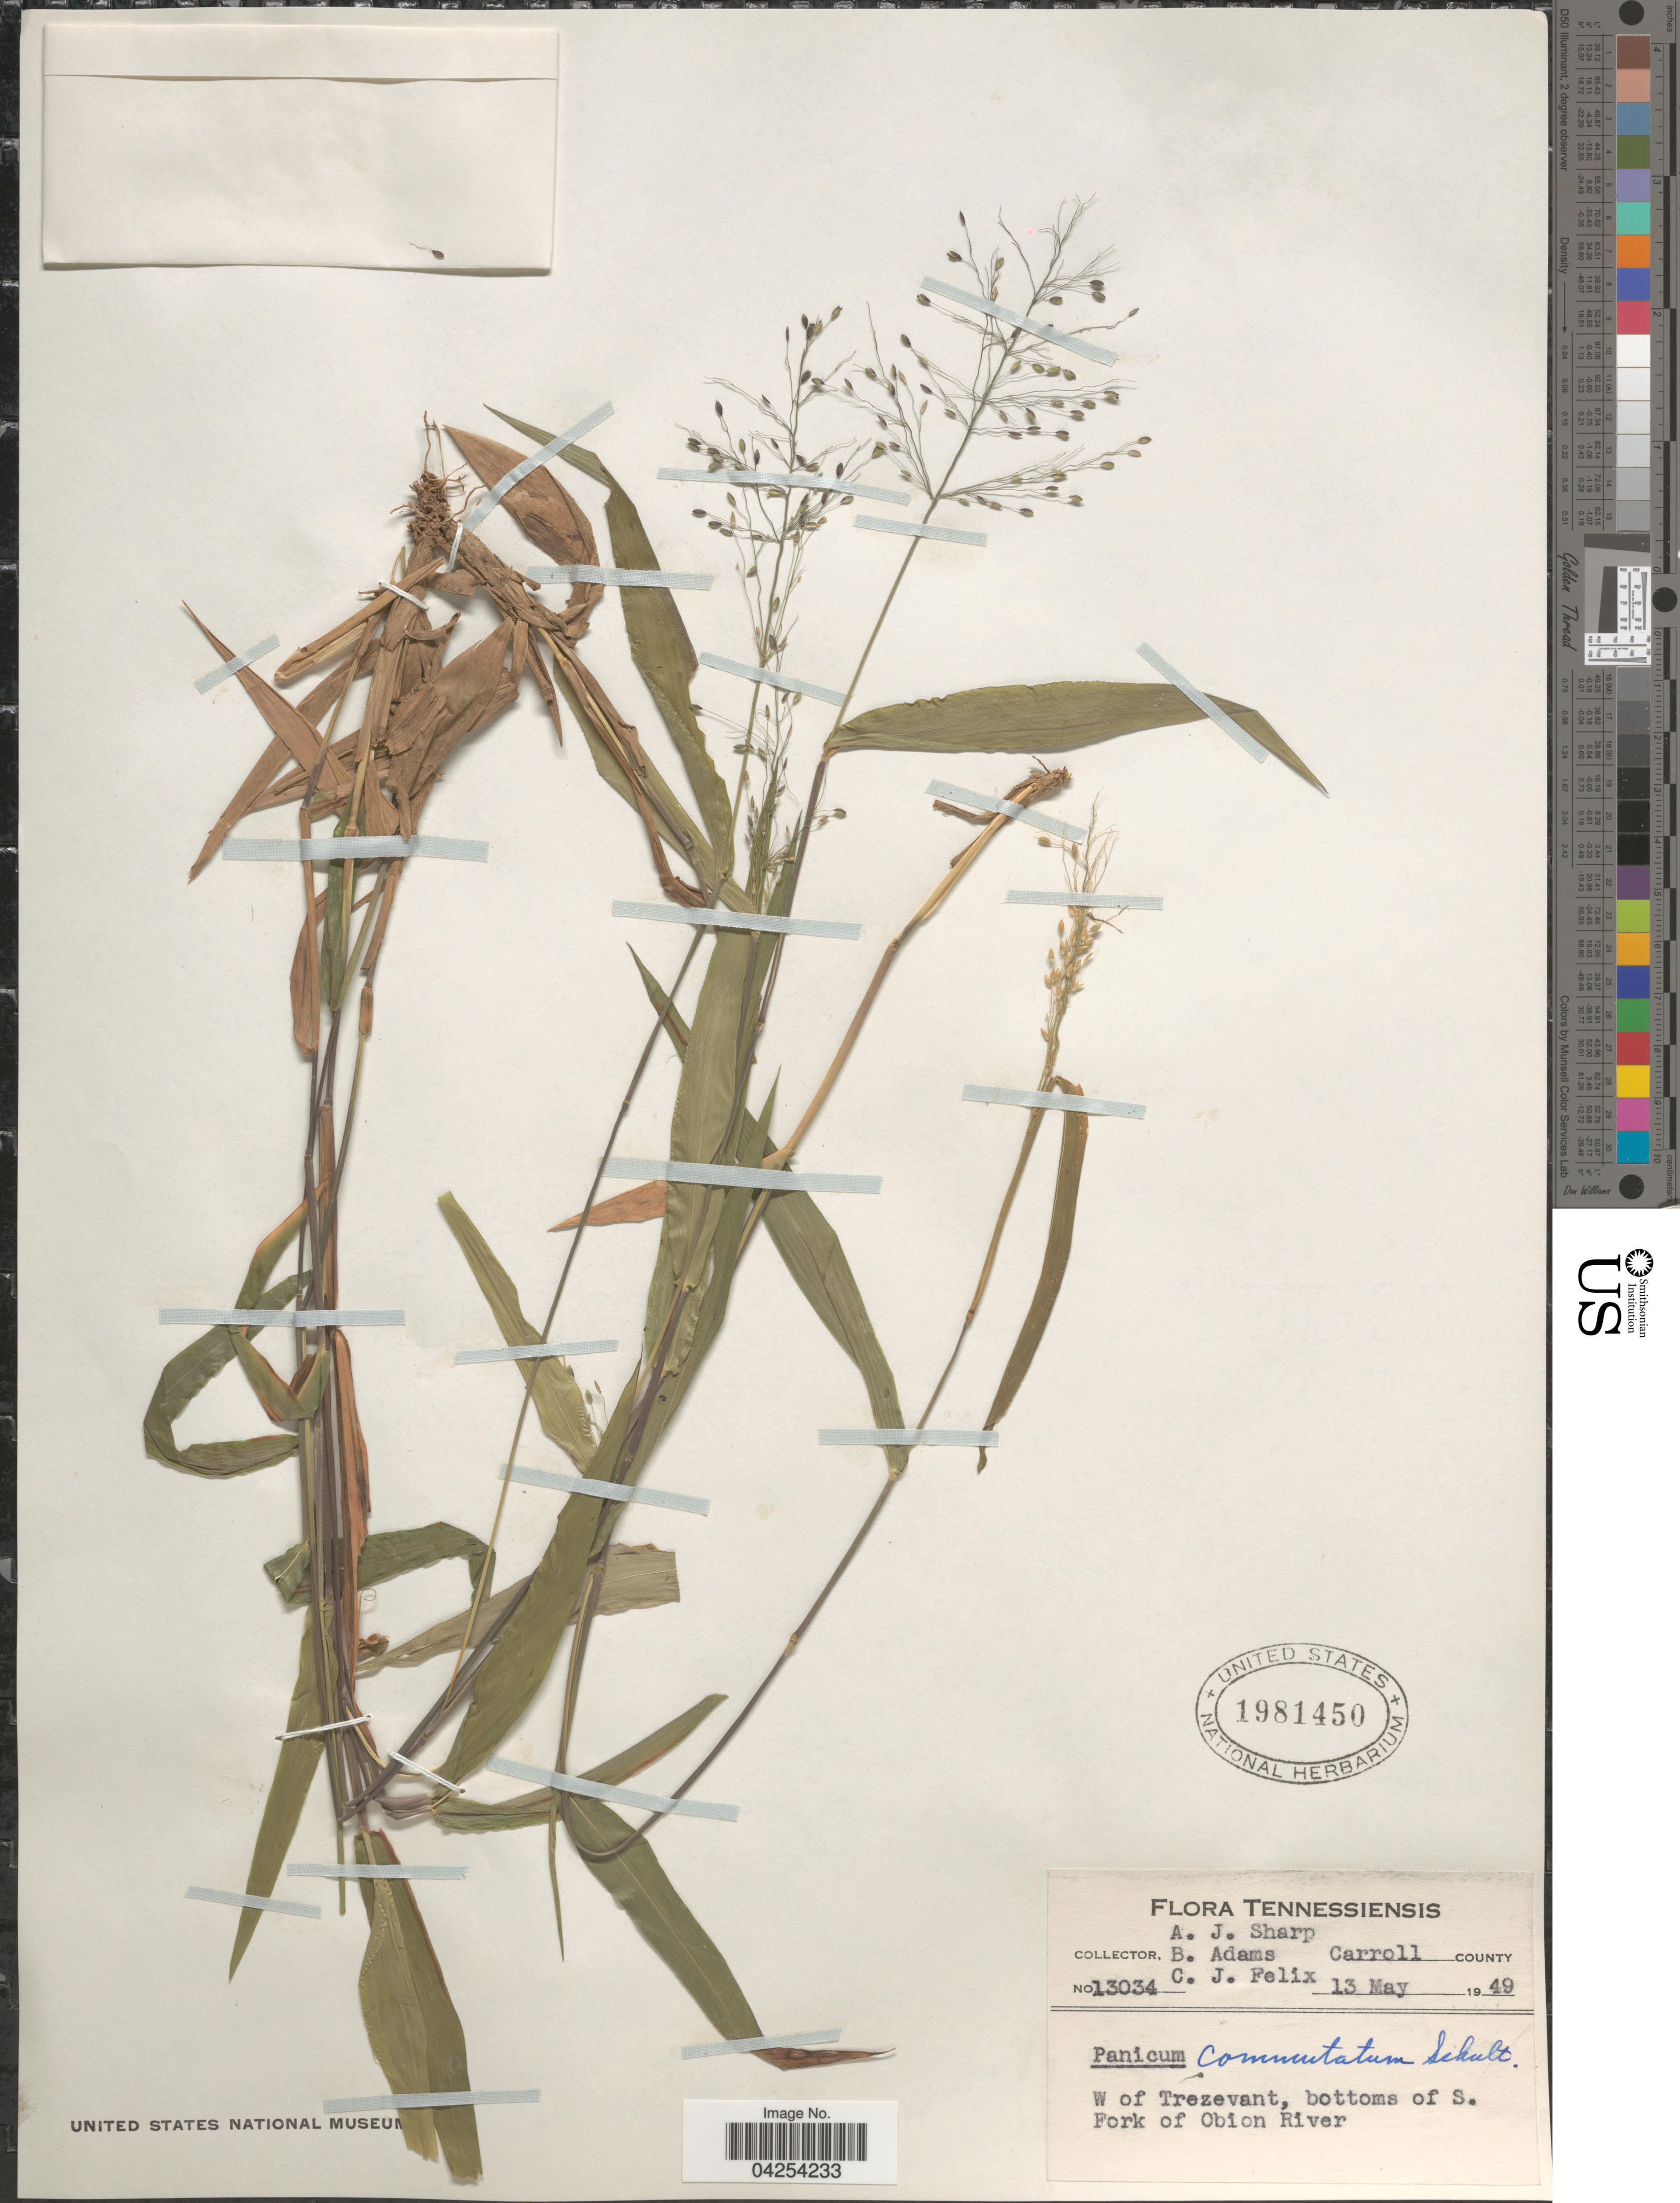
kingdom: Plantae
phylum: Tracheophyta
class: Liliopsida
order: Poales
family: Poaceae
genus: Dichanthelium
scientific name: Dichanthelium commutatum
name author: (Schult.) Gould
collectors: A. J. Sharp, B. Adams & C. Felix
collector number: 13034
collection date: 1949-05-13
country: United States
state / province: Tennessee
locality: Tennessiensis. Carroll County. W of Trezevant, bottoms of S. Fork of Obion River.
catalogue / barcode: US 1981450